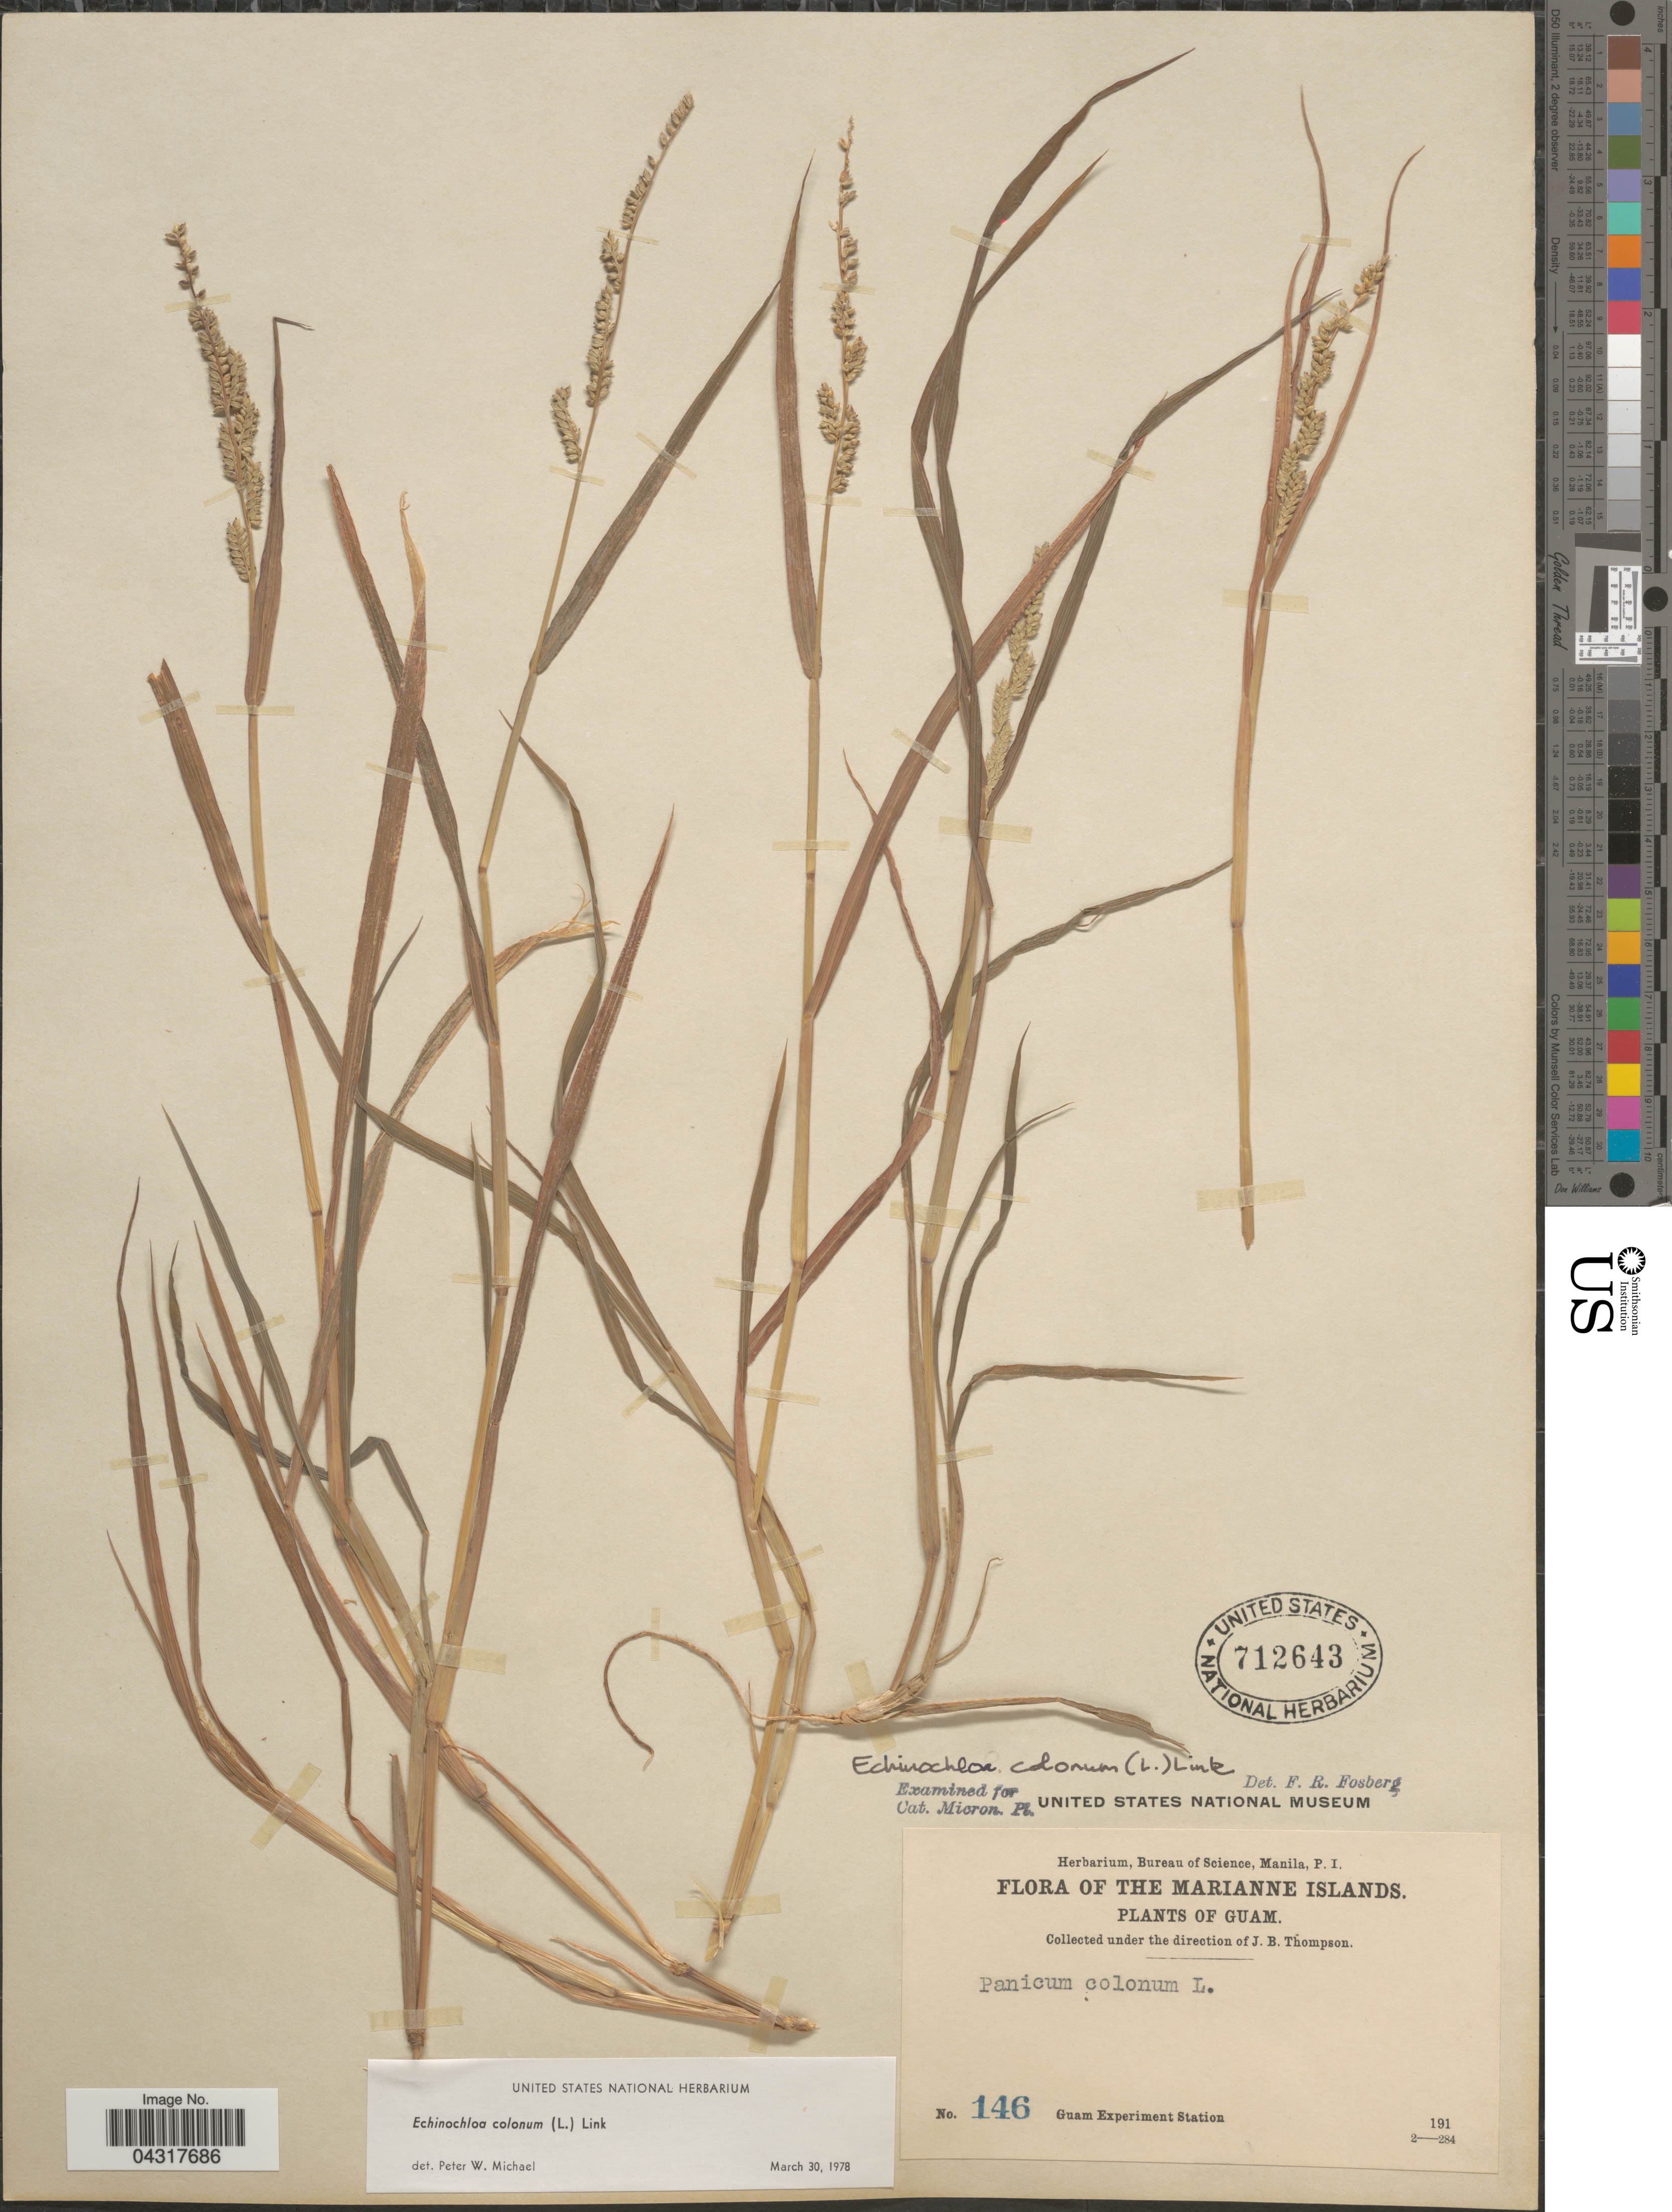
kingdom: Plantae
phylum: Tracheophyta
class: Liliopsida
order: Poales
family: Poaceae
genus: Echinochloa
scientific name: Echinochloa colona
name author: (L.) Link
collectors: Guam Exp. Sta.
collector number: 146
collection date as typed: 191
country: Guam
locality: Marianne Islands.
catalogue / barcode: US 712643